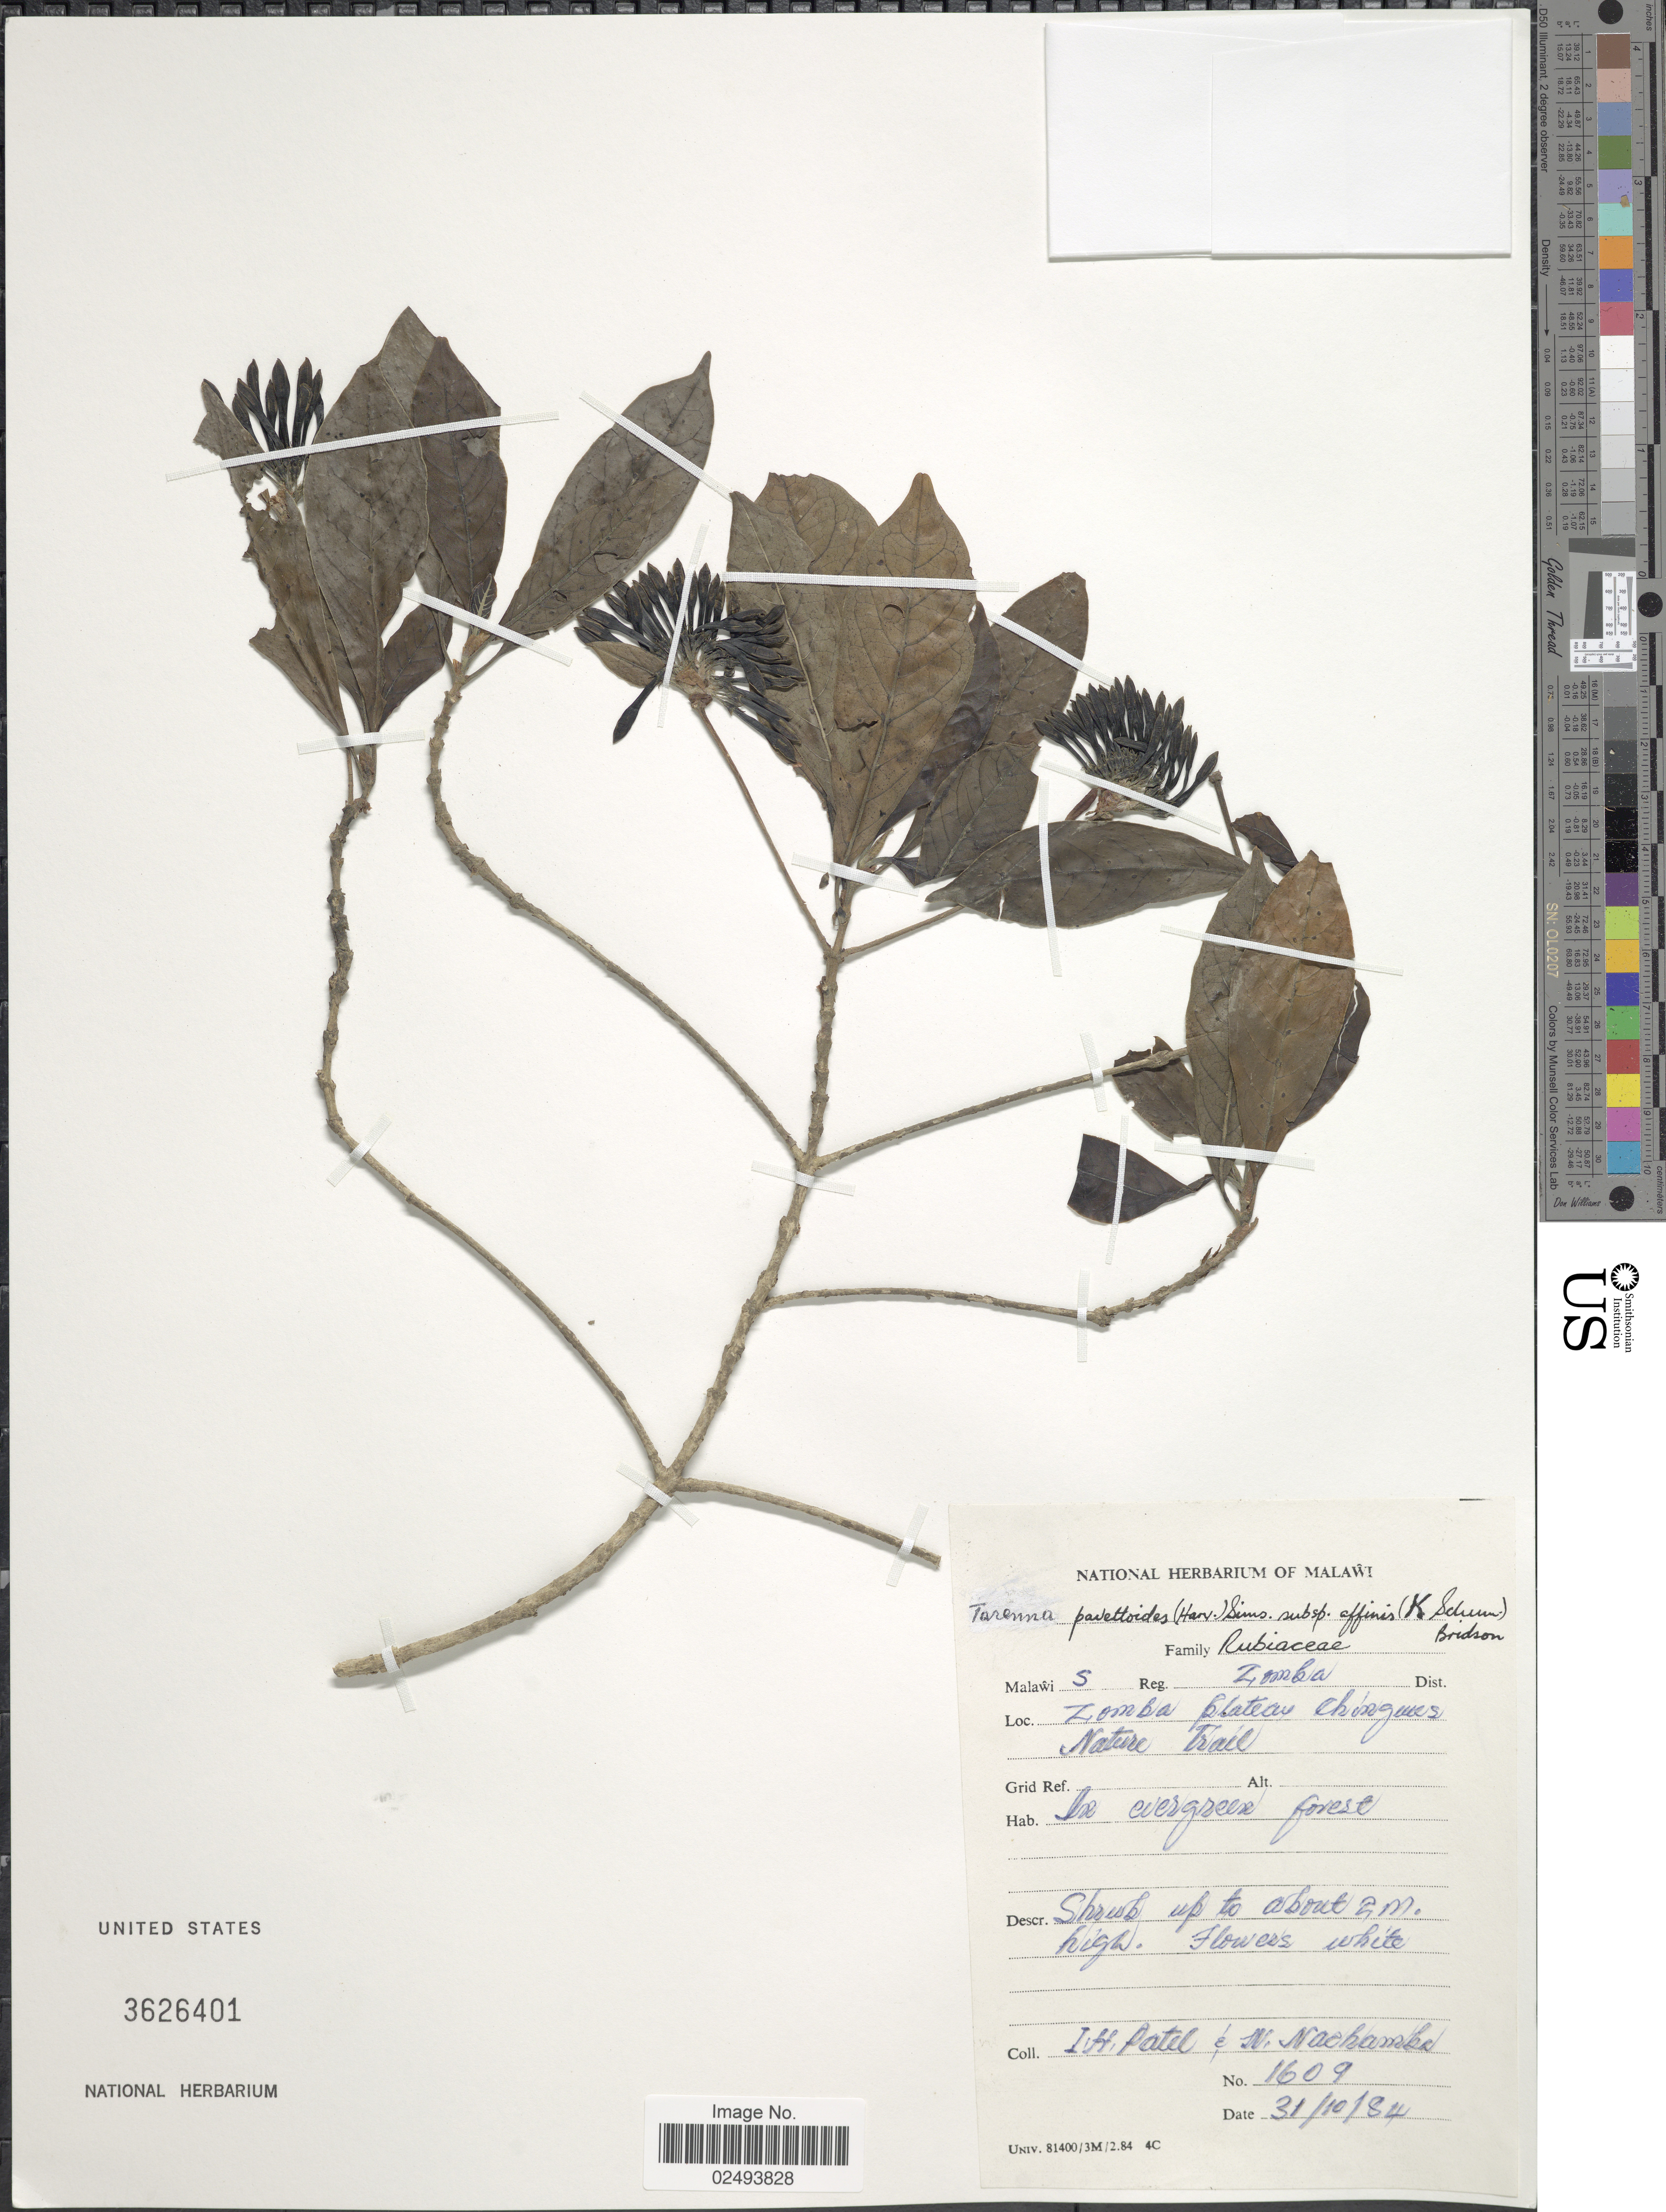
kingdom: Plantae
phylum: Tracheophyta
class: Magnoliopsida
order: Gentianales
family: Rubiaceae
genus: Tarenna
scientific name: Tarenna pavettoides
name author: (Harv.) Sims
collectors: I. Patel & W. Nachamba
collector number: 1609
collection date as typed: Transcribed d/m/y: 31/10/84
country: Malawi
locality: Reg. Zomba Dist. Zomba Plateau chongues Nature Trail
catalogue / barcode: US 3626401